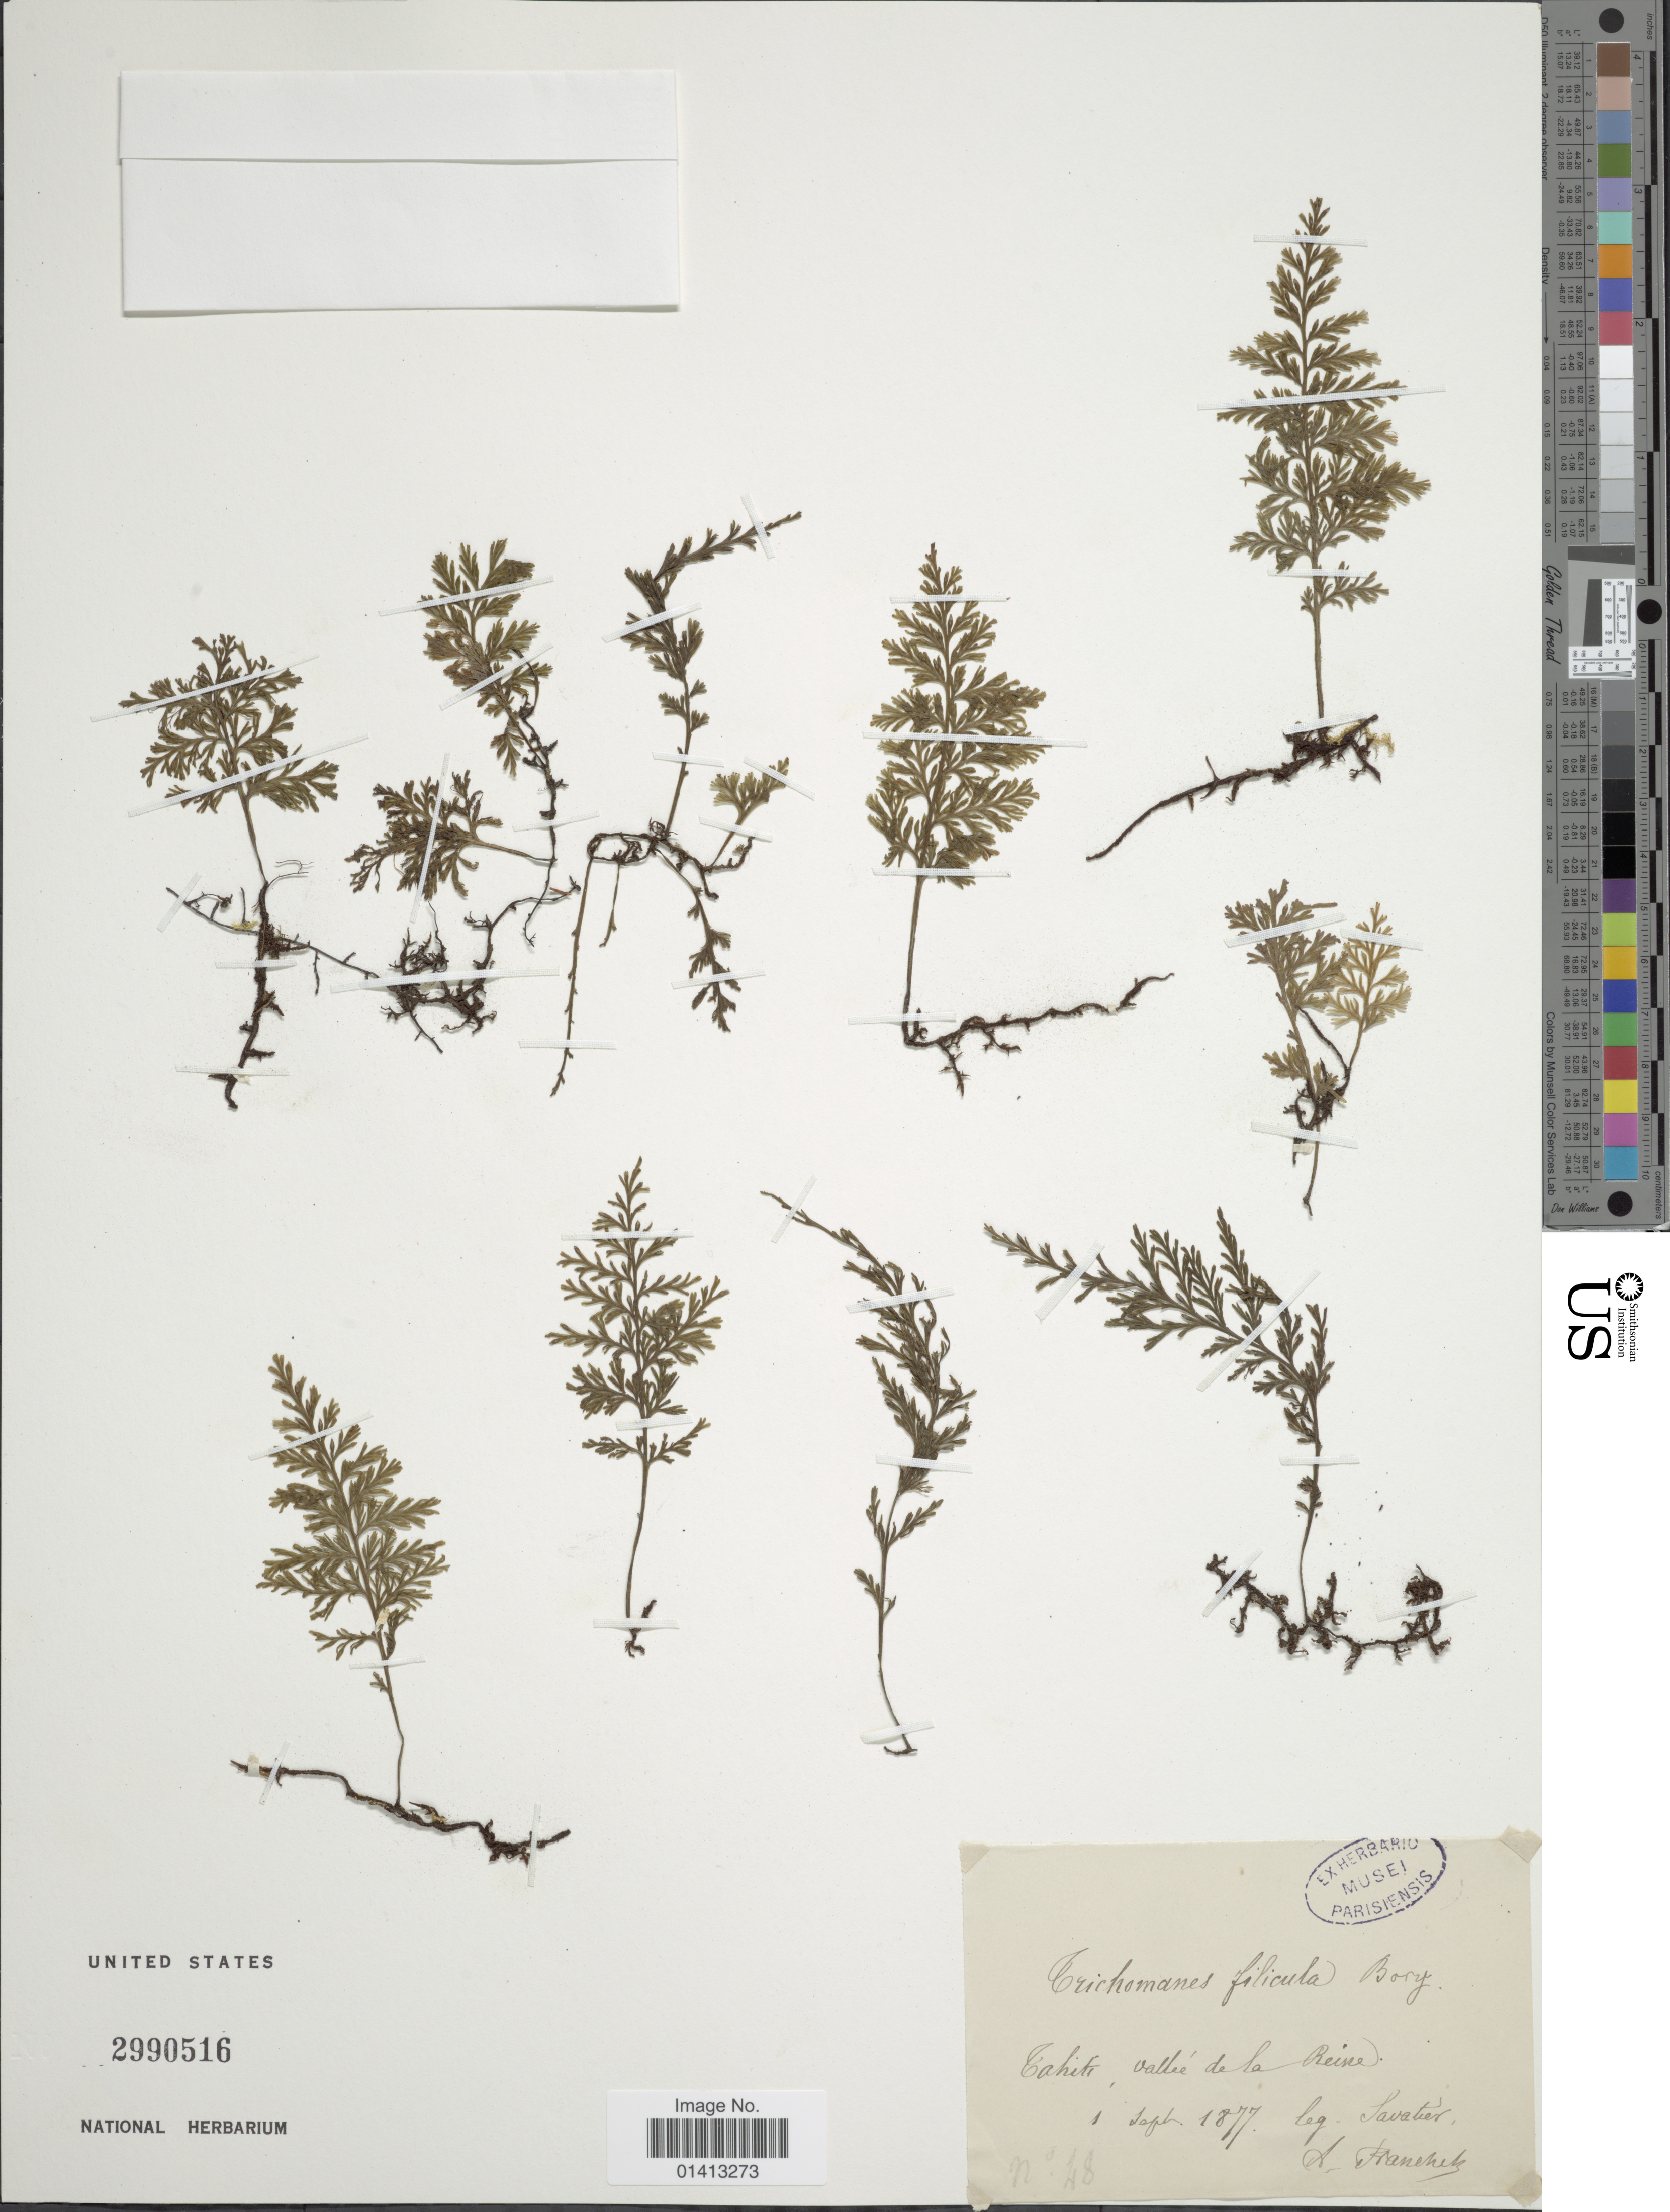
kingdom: Plantae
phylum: Tracheophyta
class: Polypodiopsida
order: Hymenophyllales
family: Hymenophyllaceae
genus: Crepidomanes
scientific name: Crepidomanes bipunctatum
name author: (Poir.) Copel.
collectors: Savatier & A. Franehet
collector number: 48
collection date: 1877-09-01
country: French Polynesia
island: Tahiti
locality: Tahiti, vallée de la Reine [interpreted]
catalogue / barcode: US 2990516